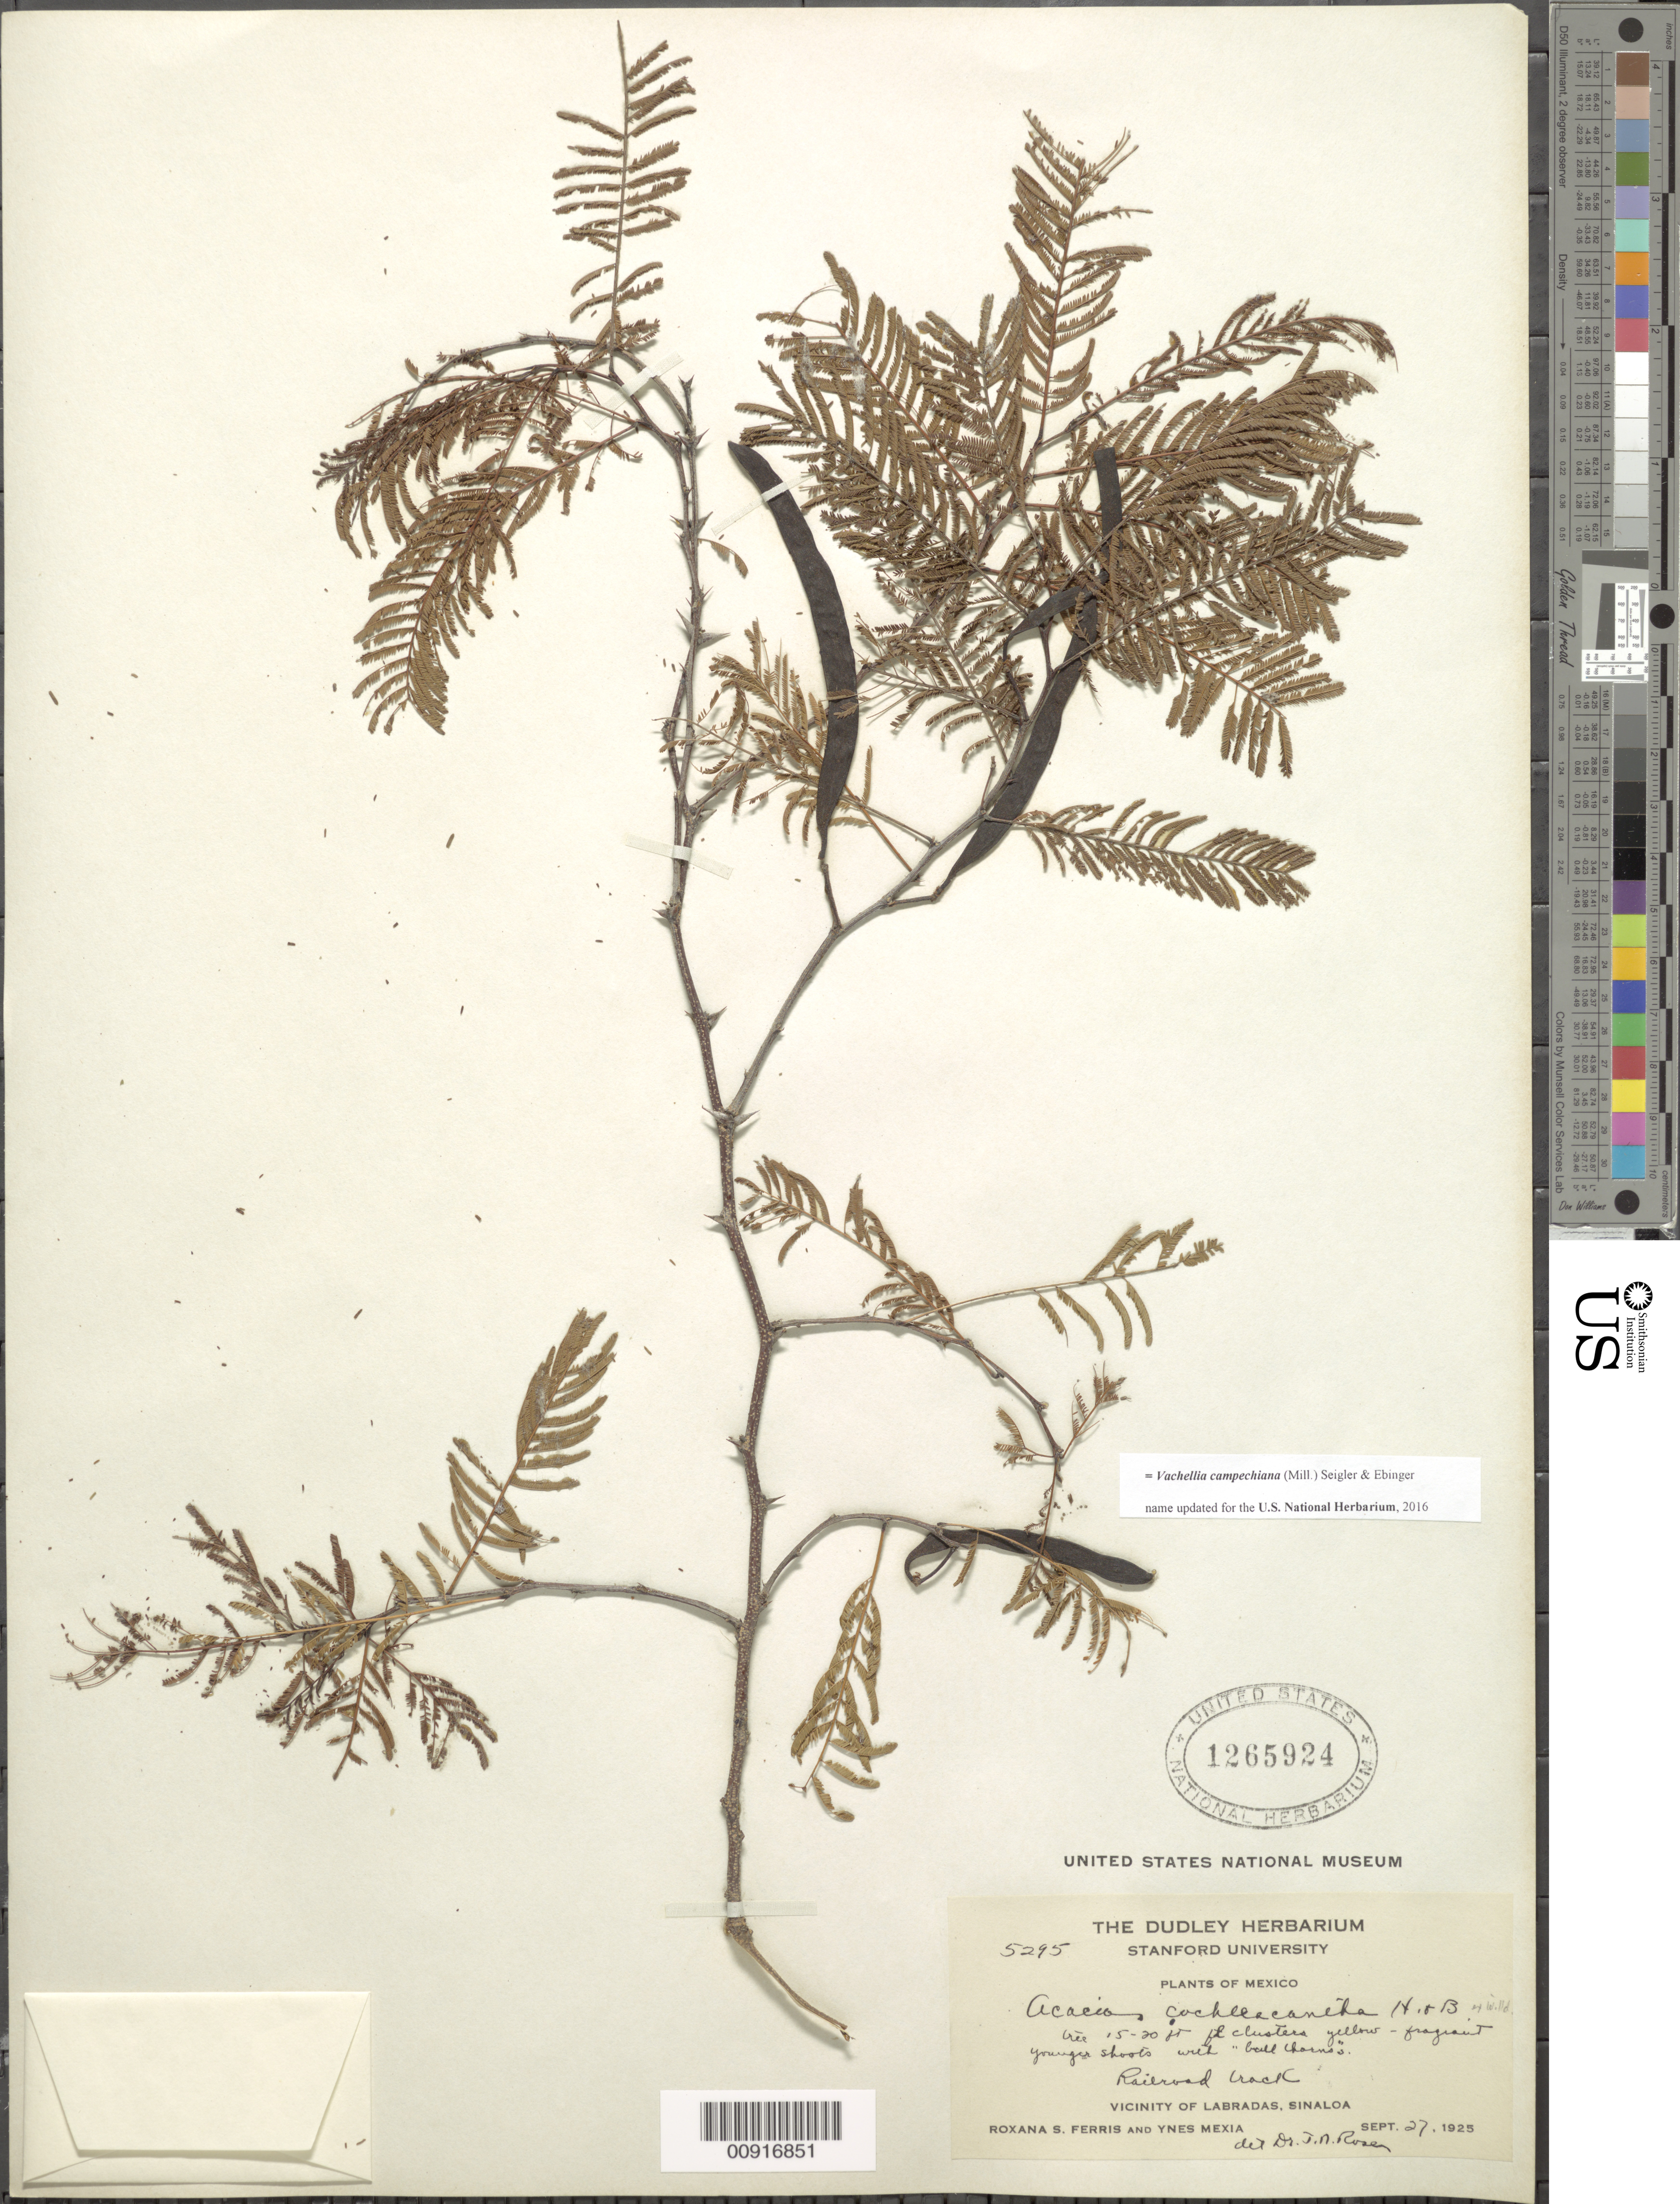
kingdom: Plantae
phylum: Tracheophyta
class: Magnoliopsida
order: Fabales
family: Fabaceae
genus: Vachellia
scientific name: Vachellia campechiana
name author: (Mill.) Seigler & Ebinger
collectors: R. S. Ferris & Y. Mexia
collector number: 5295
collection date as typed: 27 Sep 1925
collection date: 1925-09-27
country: Mexico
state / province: Sinaloa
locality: Railroad track. Vicinity of Labradas, Sinaloa.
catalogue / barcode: US 1265924